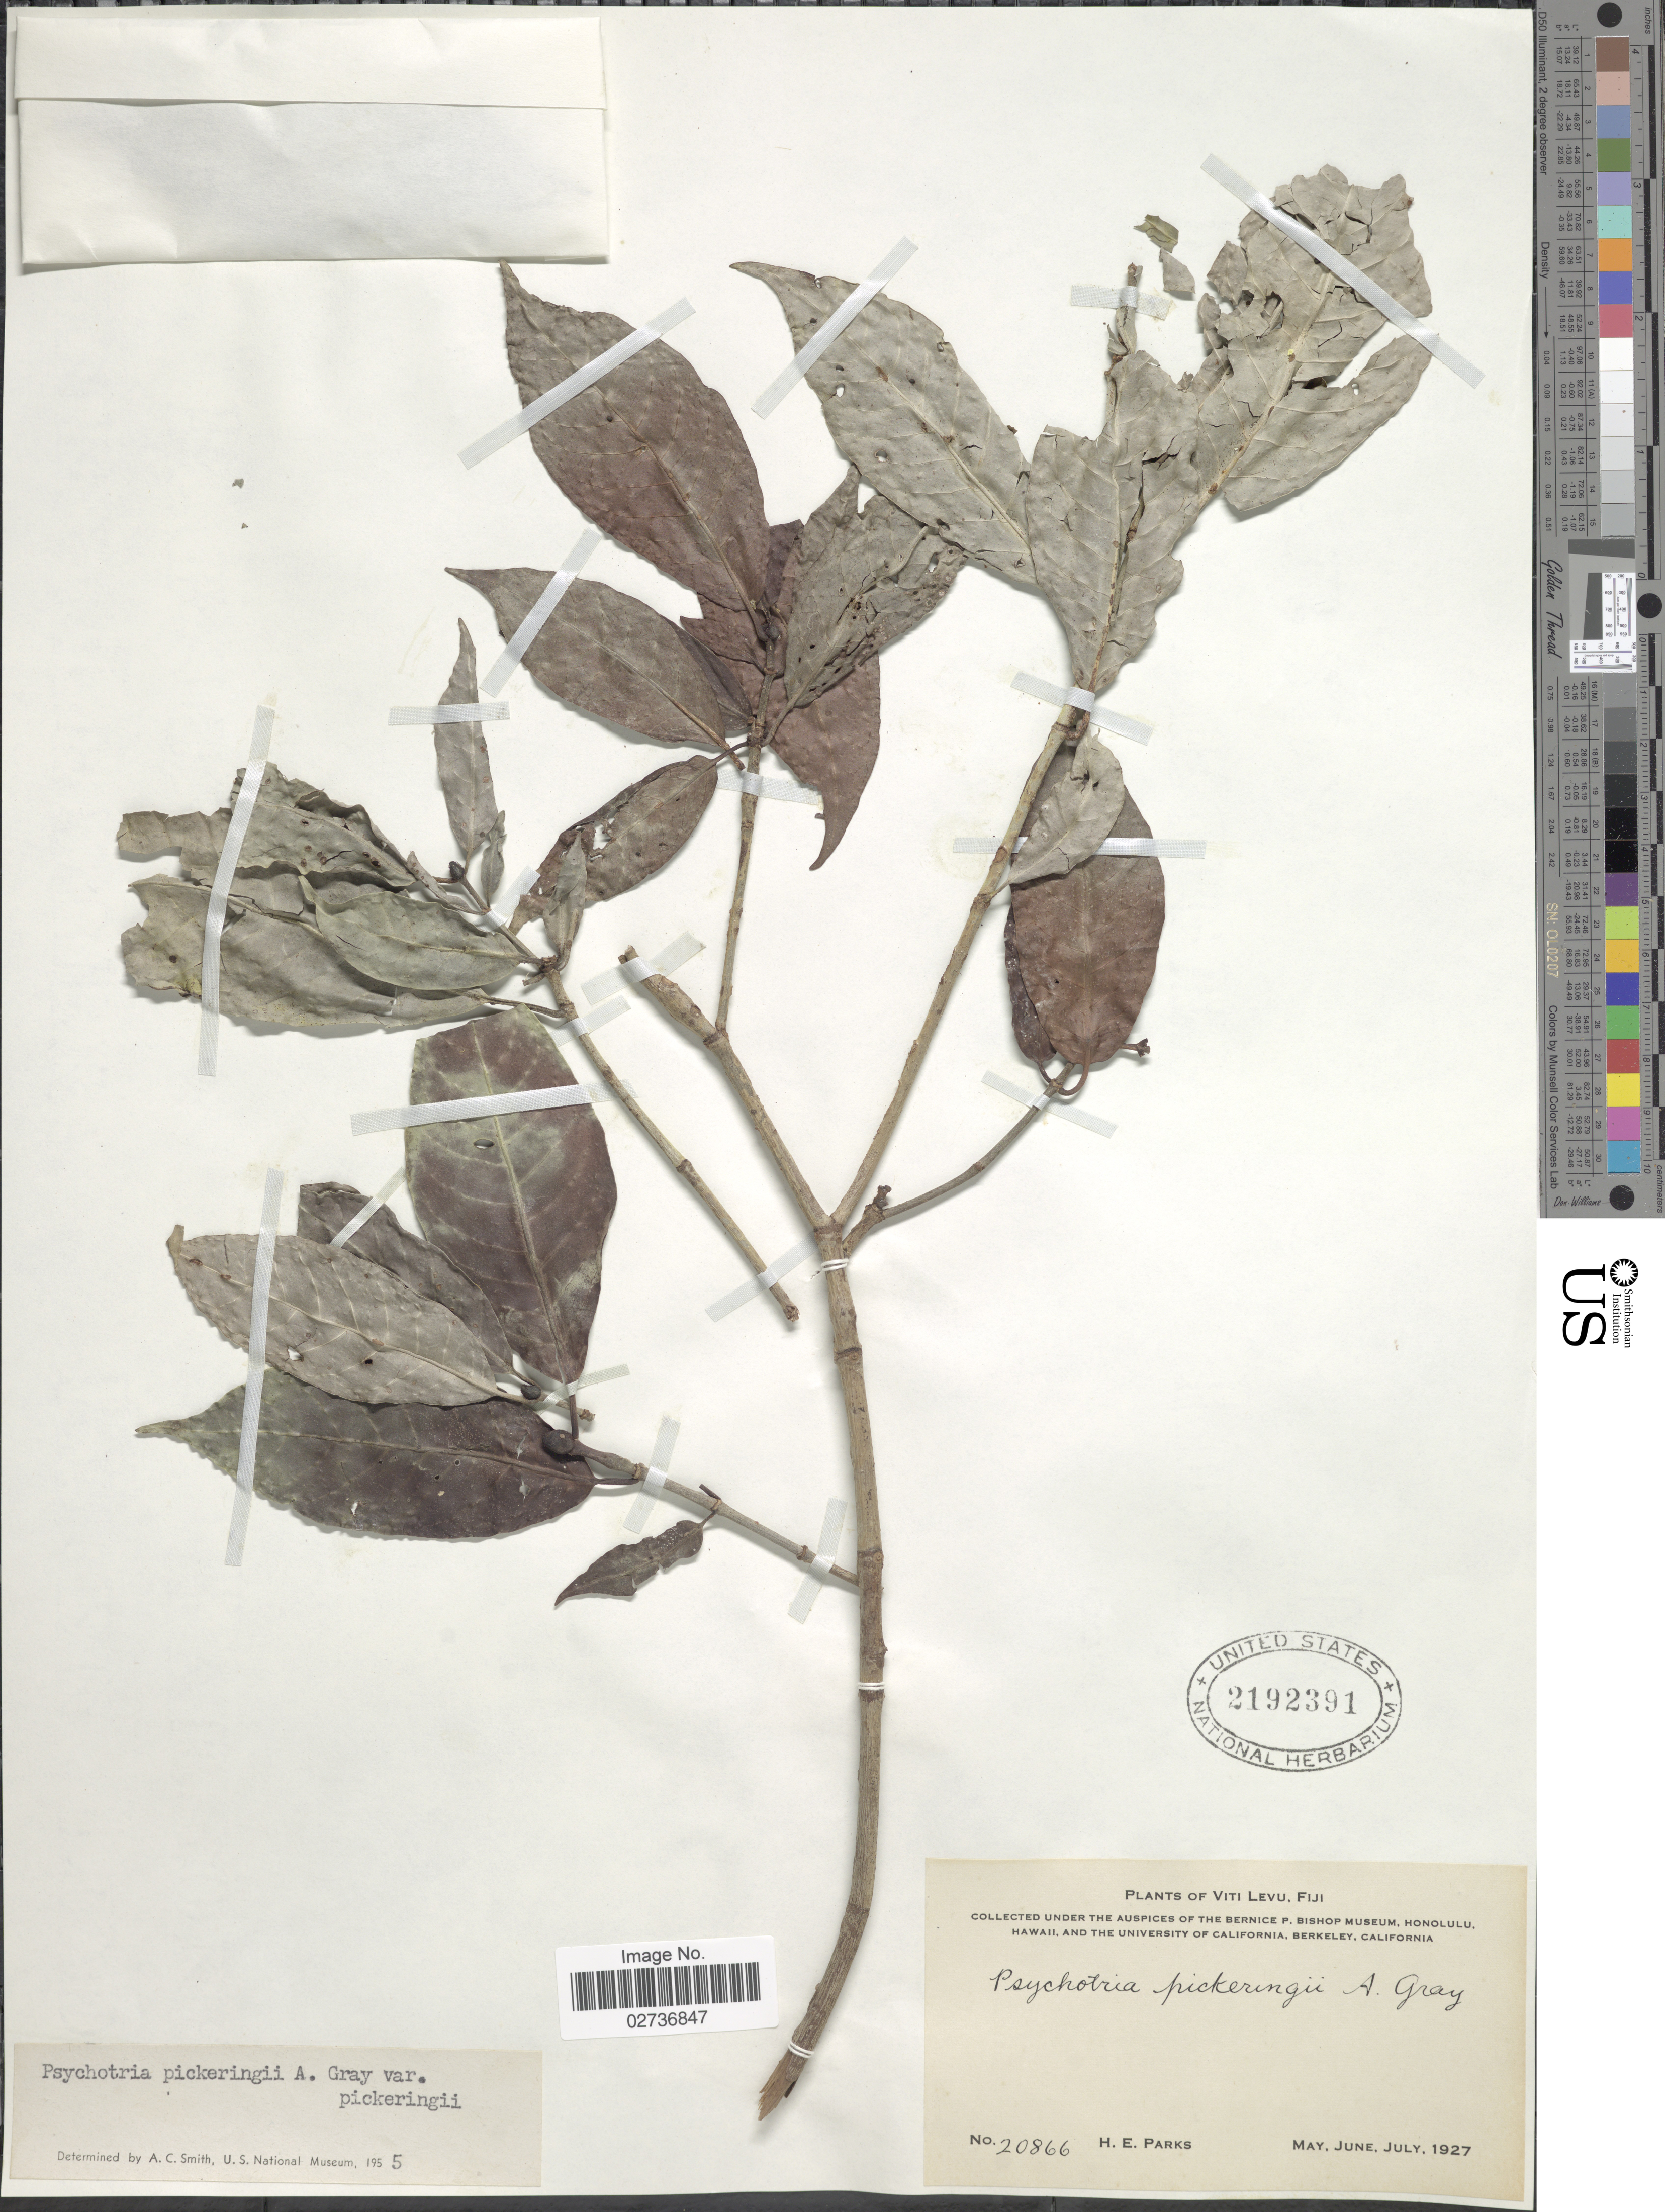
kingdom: Plantae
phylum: Tracheophyta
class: Magnoliopsida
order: Gentianales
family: Rubiaceae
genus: Psychotria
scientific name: Psychotria pickeringii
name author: A. Gray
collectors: H. E. Parks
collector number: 20866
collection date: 1927-05/1927-07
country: Fiji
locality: Viti Levu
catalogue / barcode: US 2192391